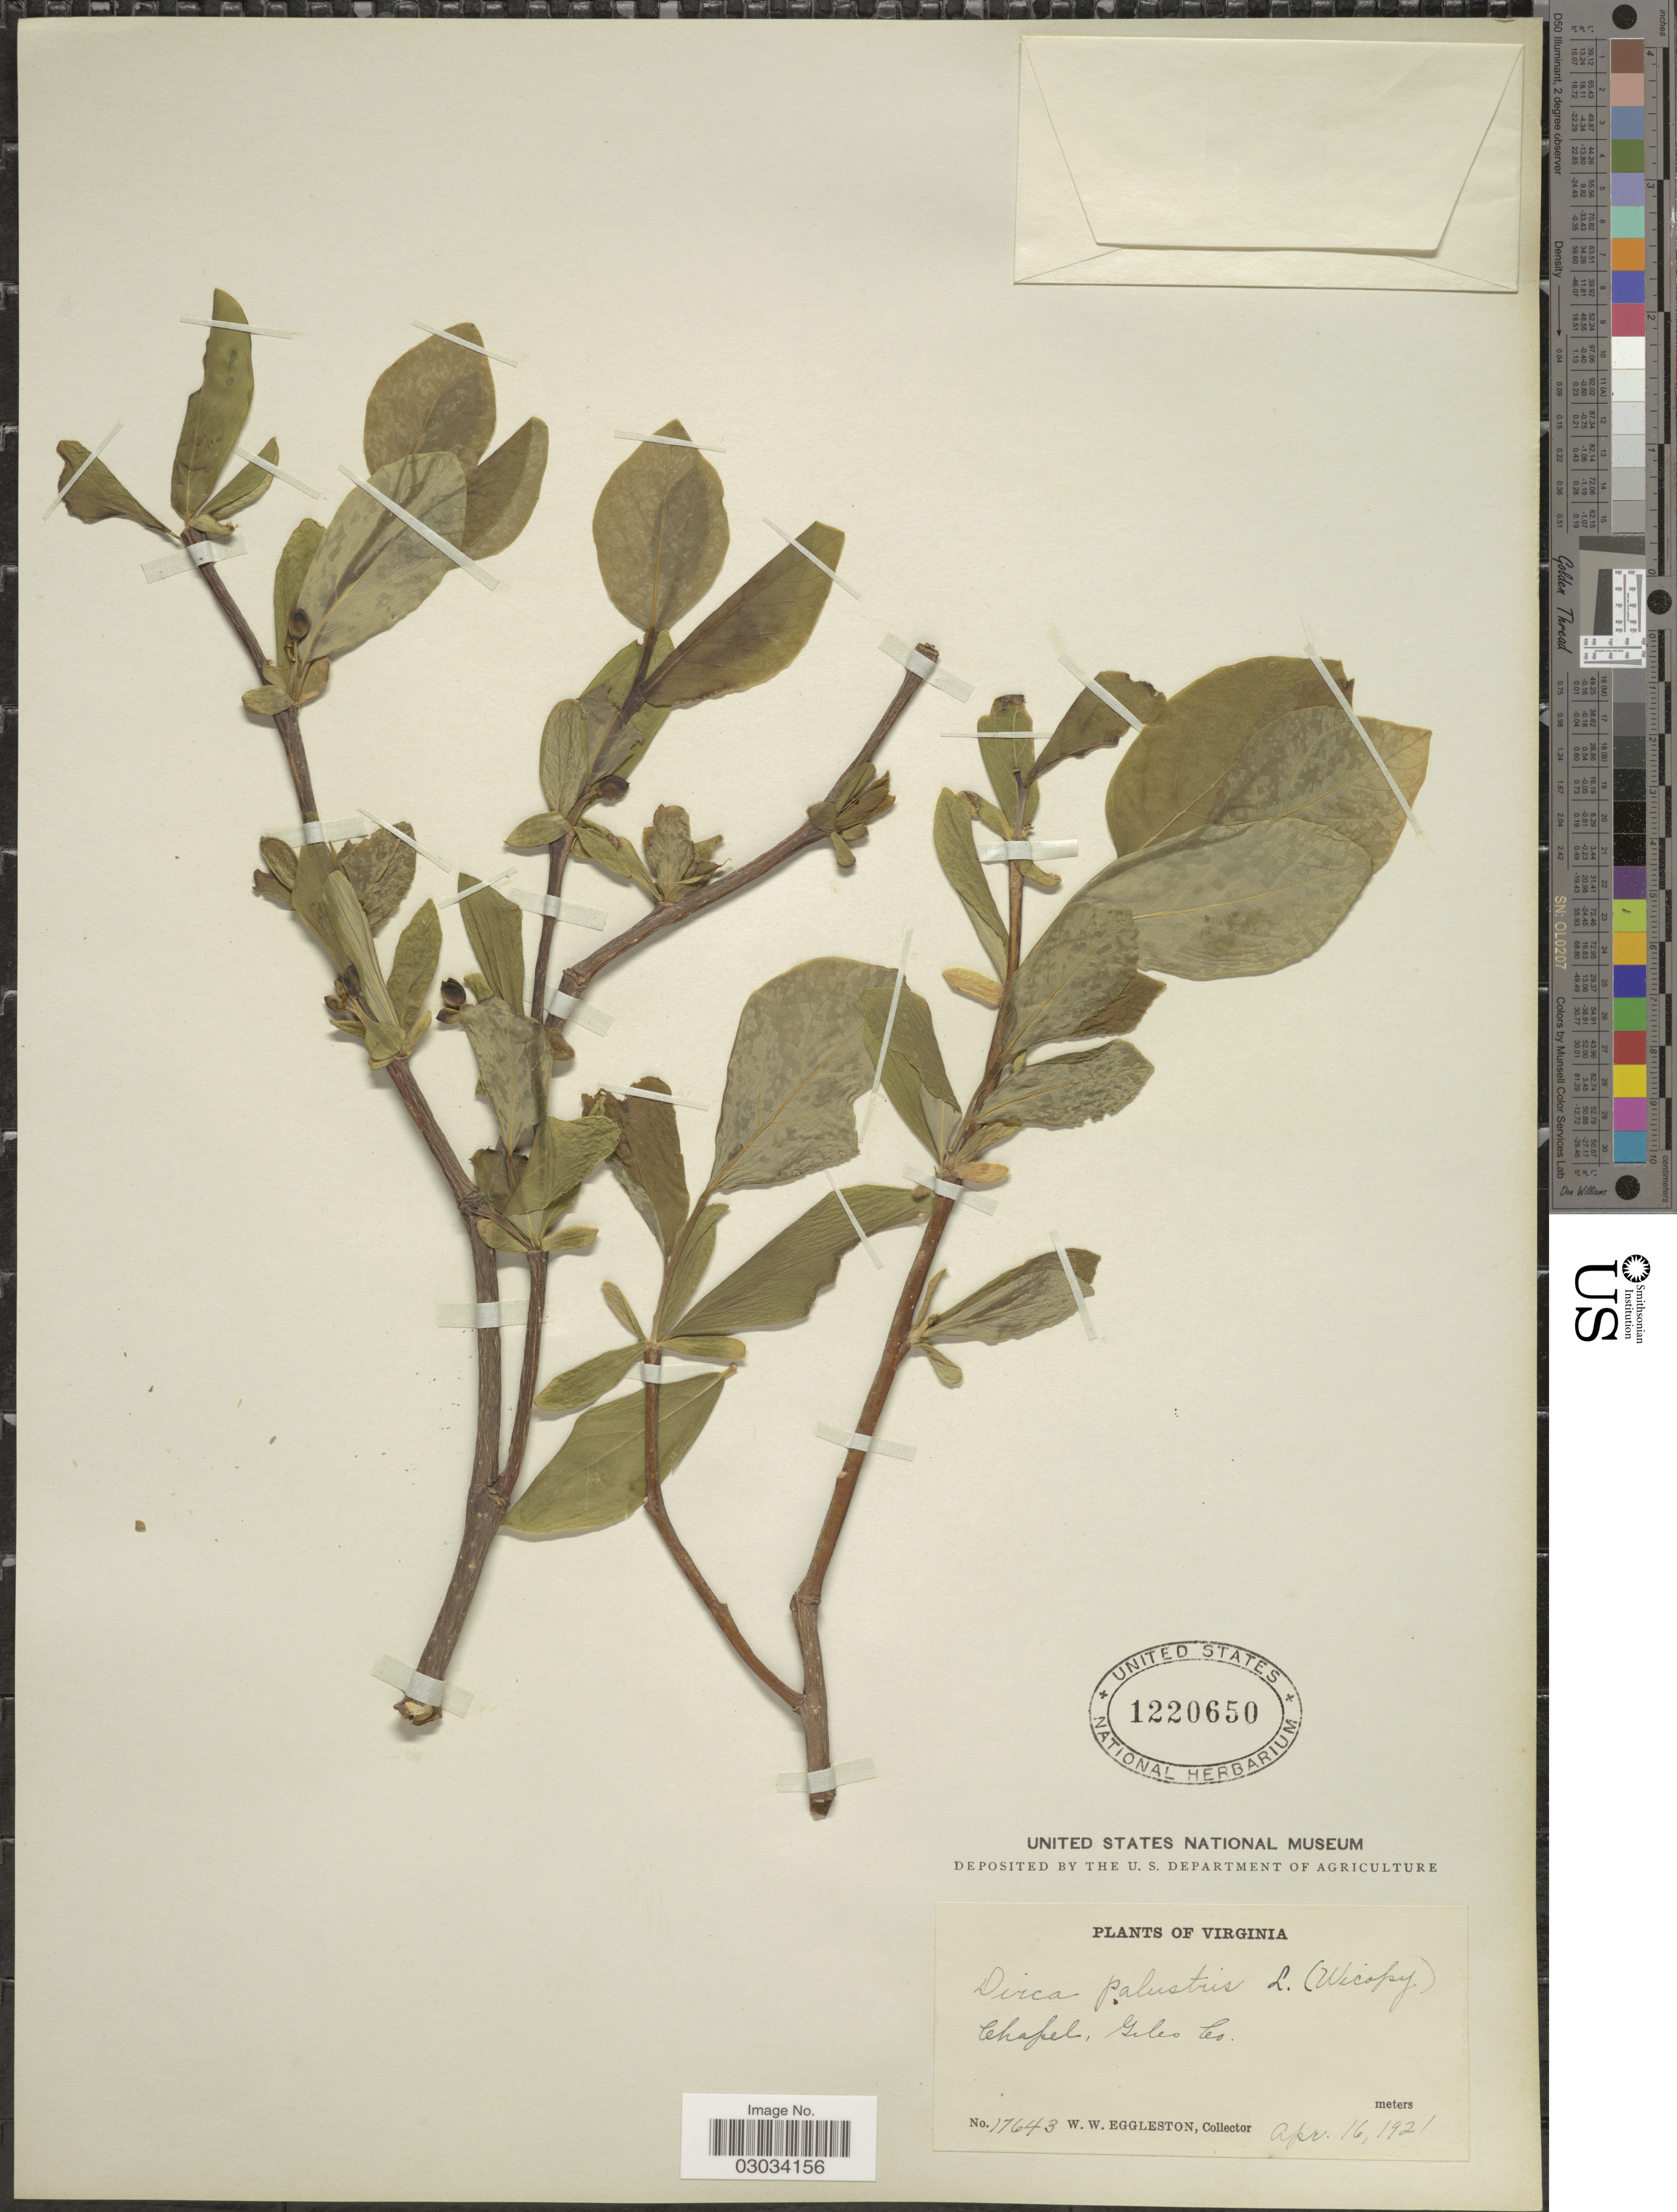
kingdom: Plantae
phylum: Tracheophyta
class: Magnoliopsida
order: Malvales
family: Thymelaeaceae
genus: Dirca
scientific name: Dirca palustris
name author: L.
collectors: W. W. Eggleston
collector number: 17643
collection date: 1921-04-16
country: United States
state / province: Virginia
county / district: Giles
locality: Chapel.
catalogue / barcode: US 1220650